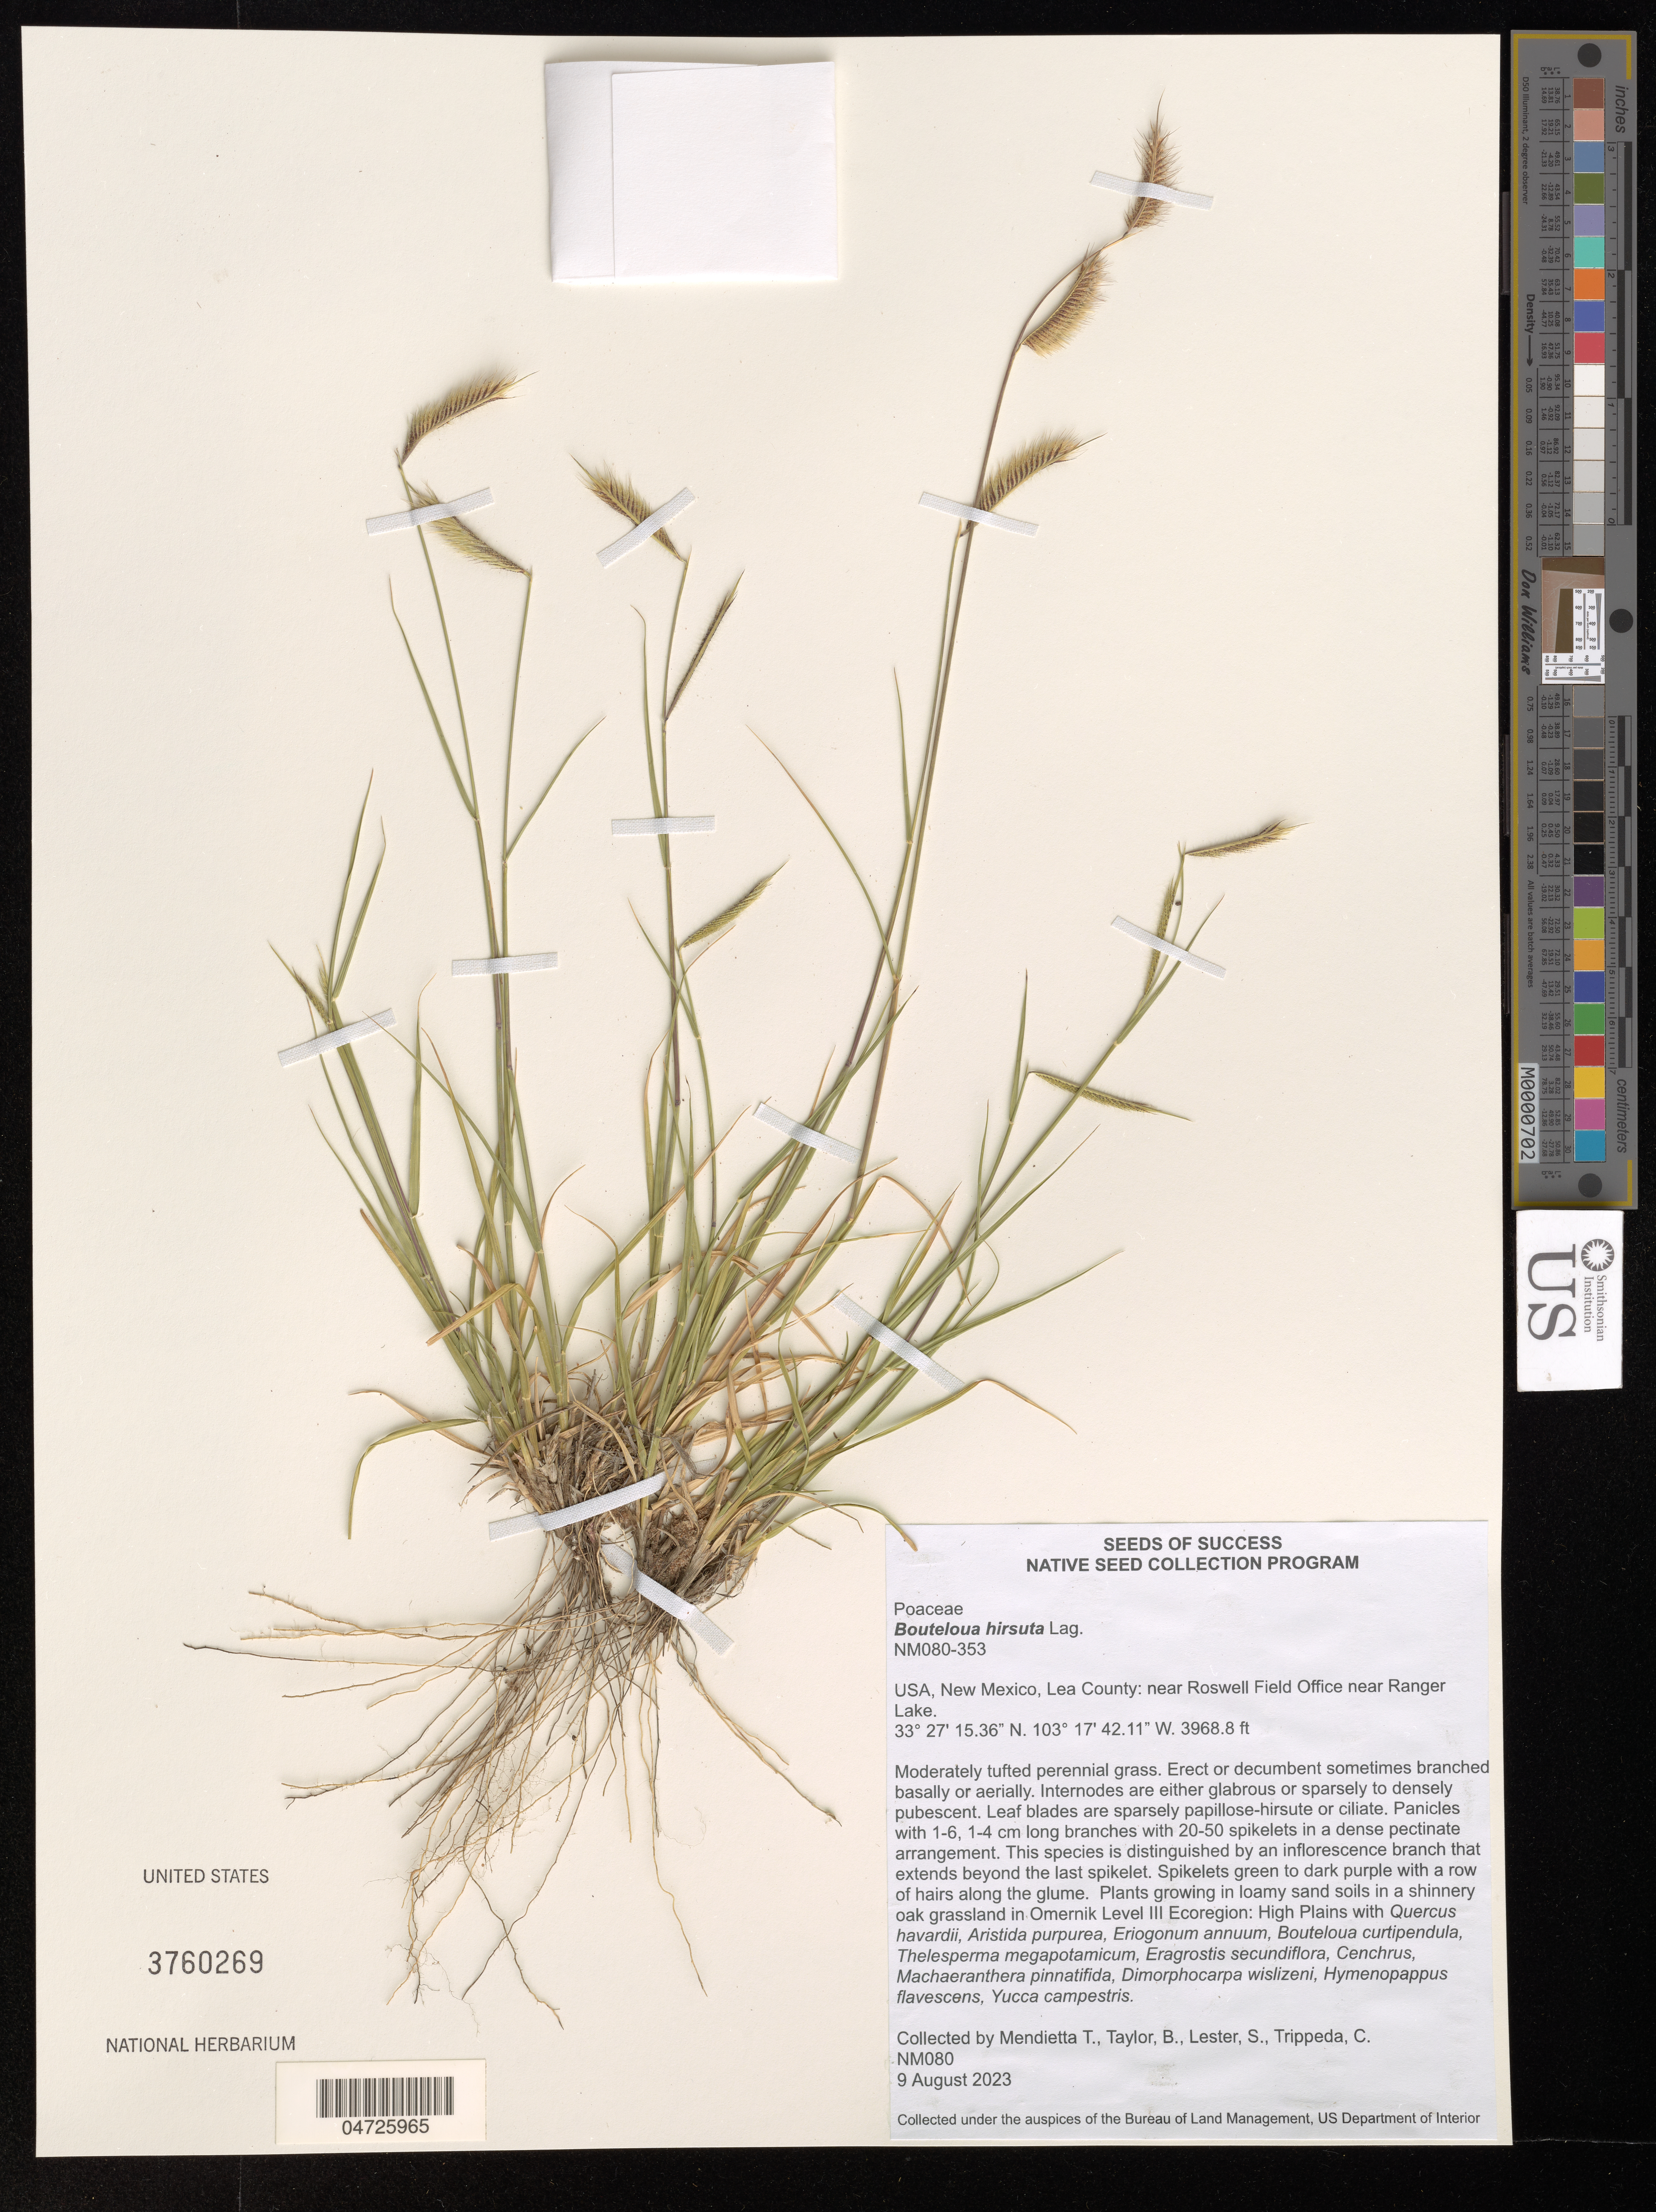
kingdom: Plantae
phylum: Tracheophyta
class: Liliopsida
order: Poales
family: Poaceae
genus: Bouteloua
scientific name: Bouteloua hirsuta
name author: Lag.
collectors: T. Mendietta & B. Taylor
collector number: NM080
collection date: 2023-08-09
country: United States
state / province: New Mexico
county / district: Lea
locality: Lea County: near Roswell Field Office near Ranger Lake.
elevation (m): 1209.7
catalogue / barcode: US 3760269